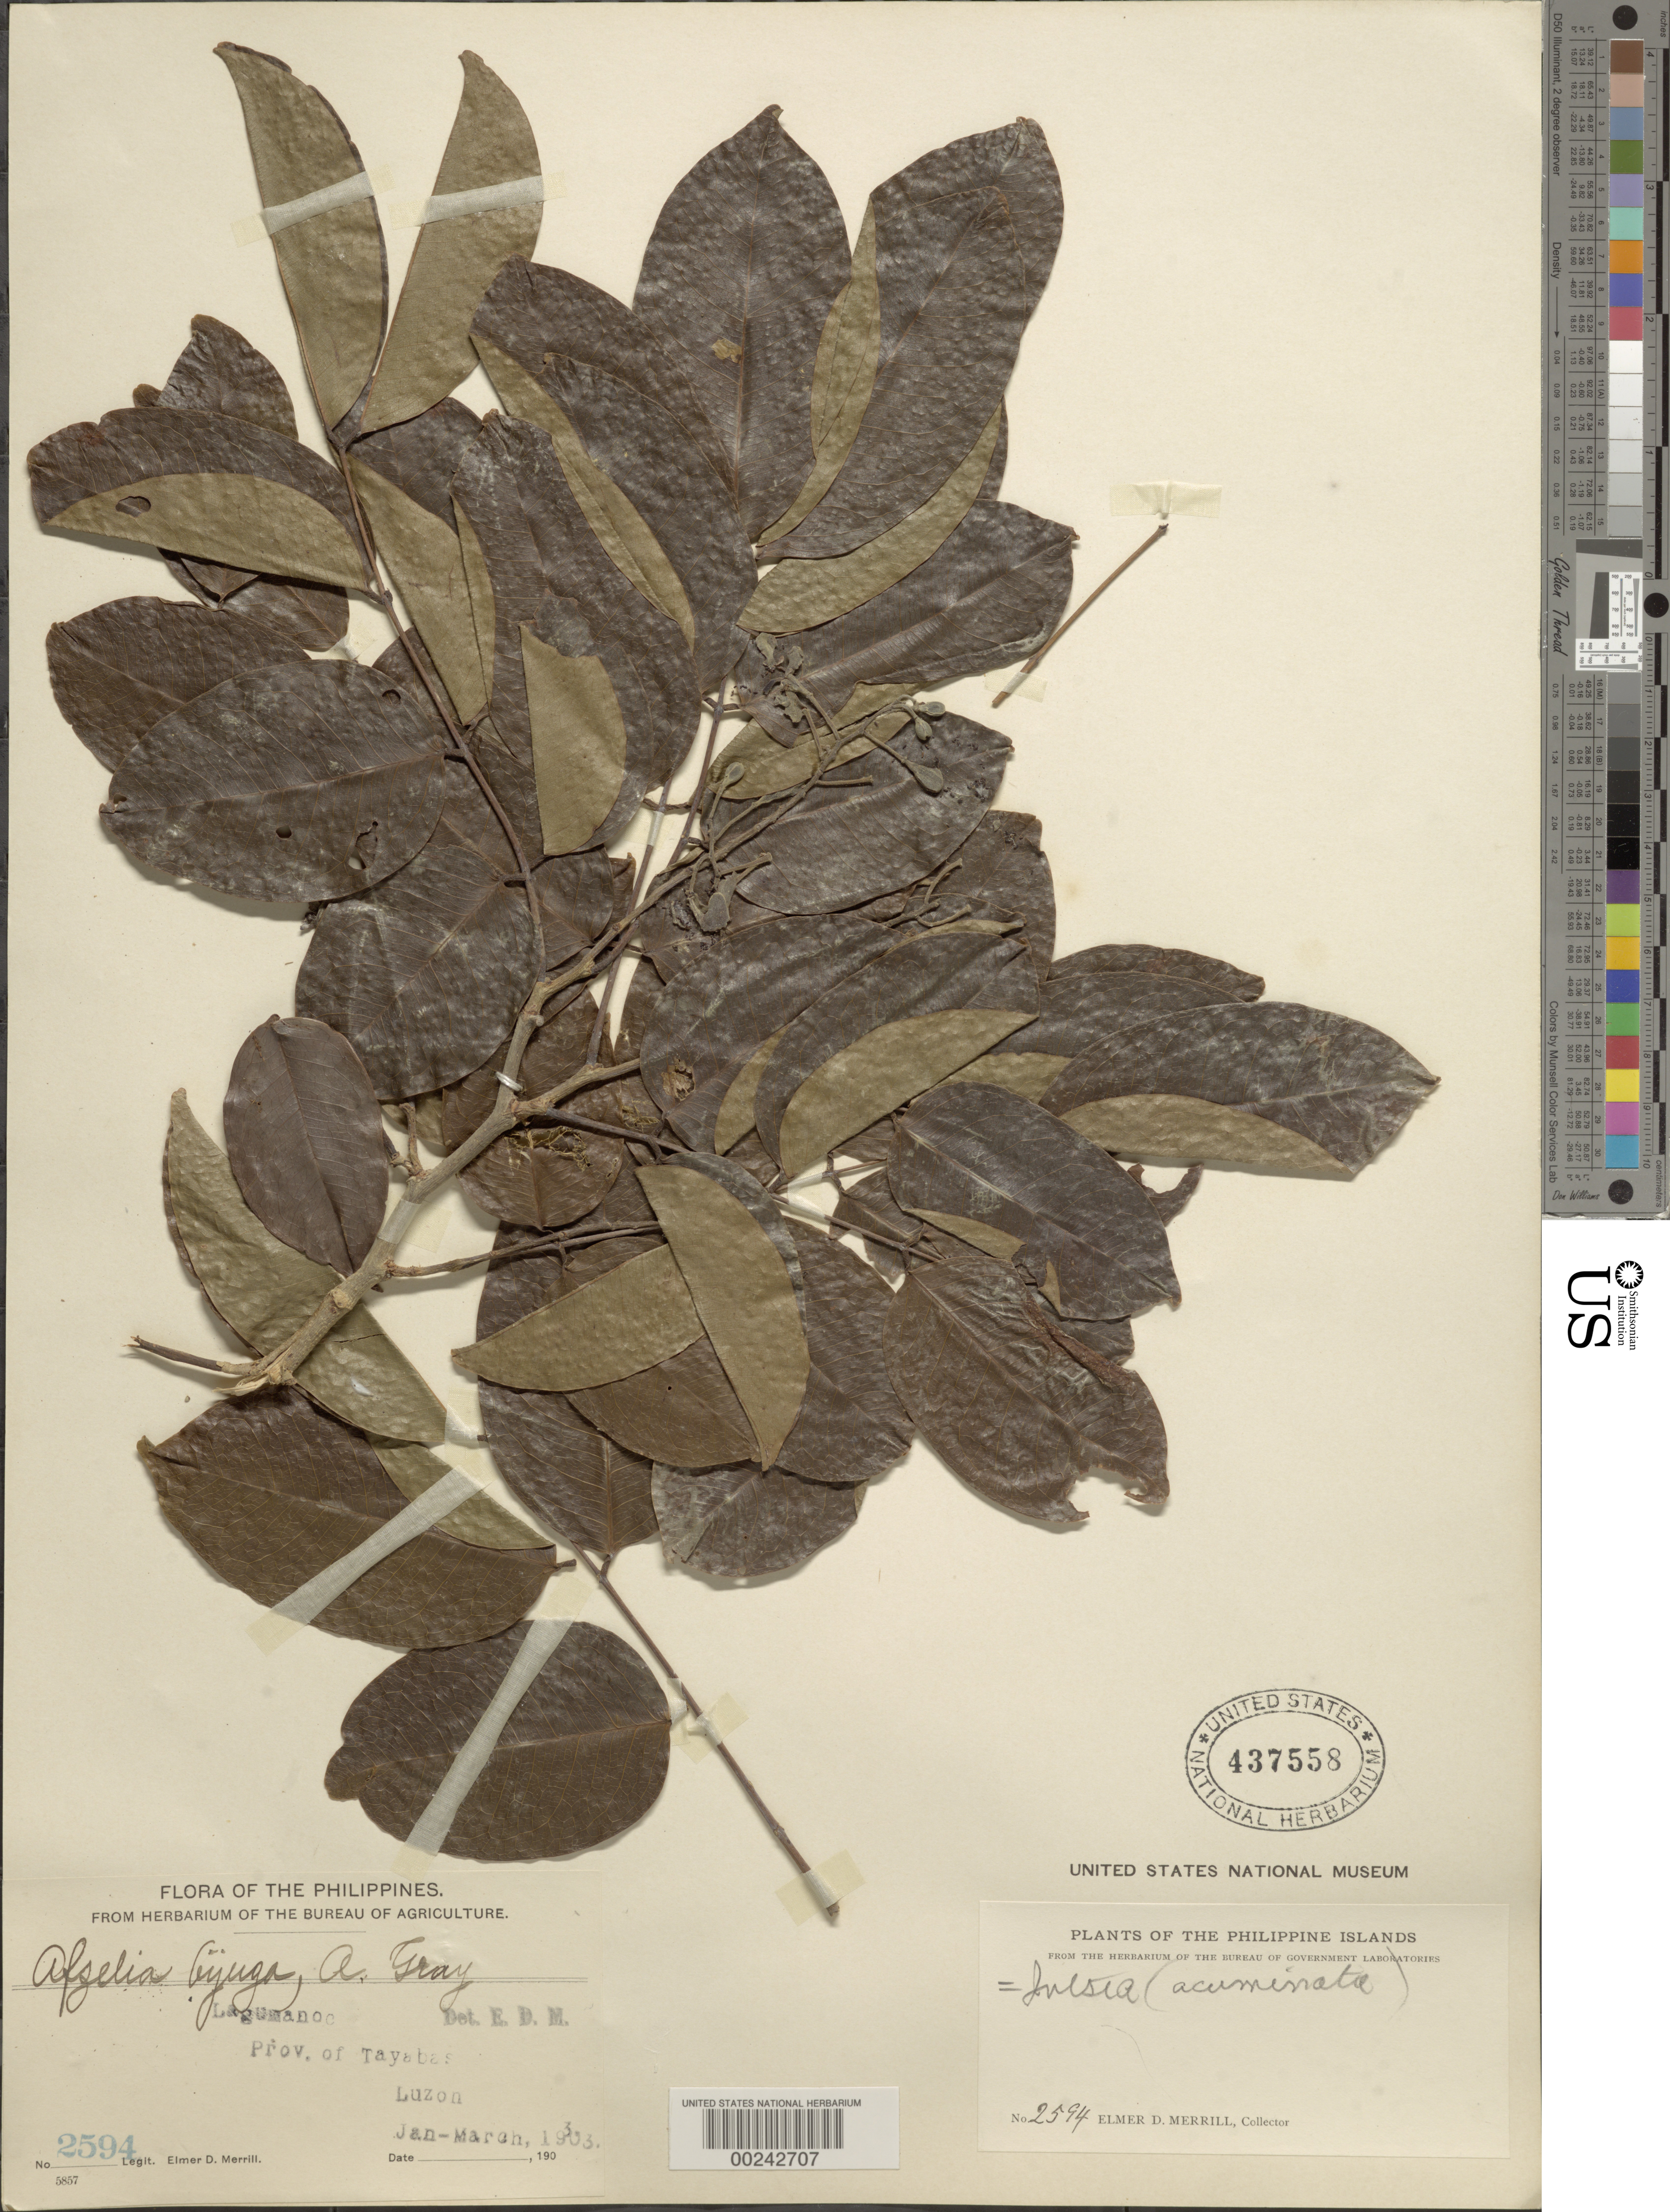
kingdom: Plantae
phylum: Tracheophyta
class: Magnoliopsida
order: Fabales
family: Fabaceae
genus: Intsia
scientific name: Intsia acuminata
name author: Merr.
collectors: E. D. Merrill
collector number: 2594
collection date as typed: Jan 1903 to -- Mar 1903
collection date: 1903-01/1903-03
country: Philippines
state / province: Calabarzon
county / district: Quezon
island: Luzon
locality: Lagumanoc, tayabas prov. [= quezon province]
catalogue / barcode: US 437558